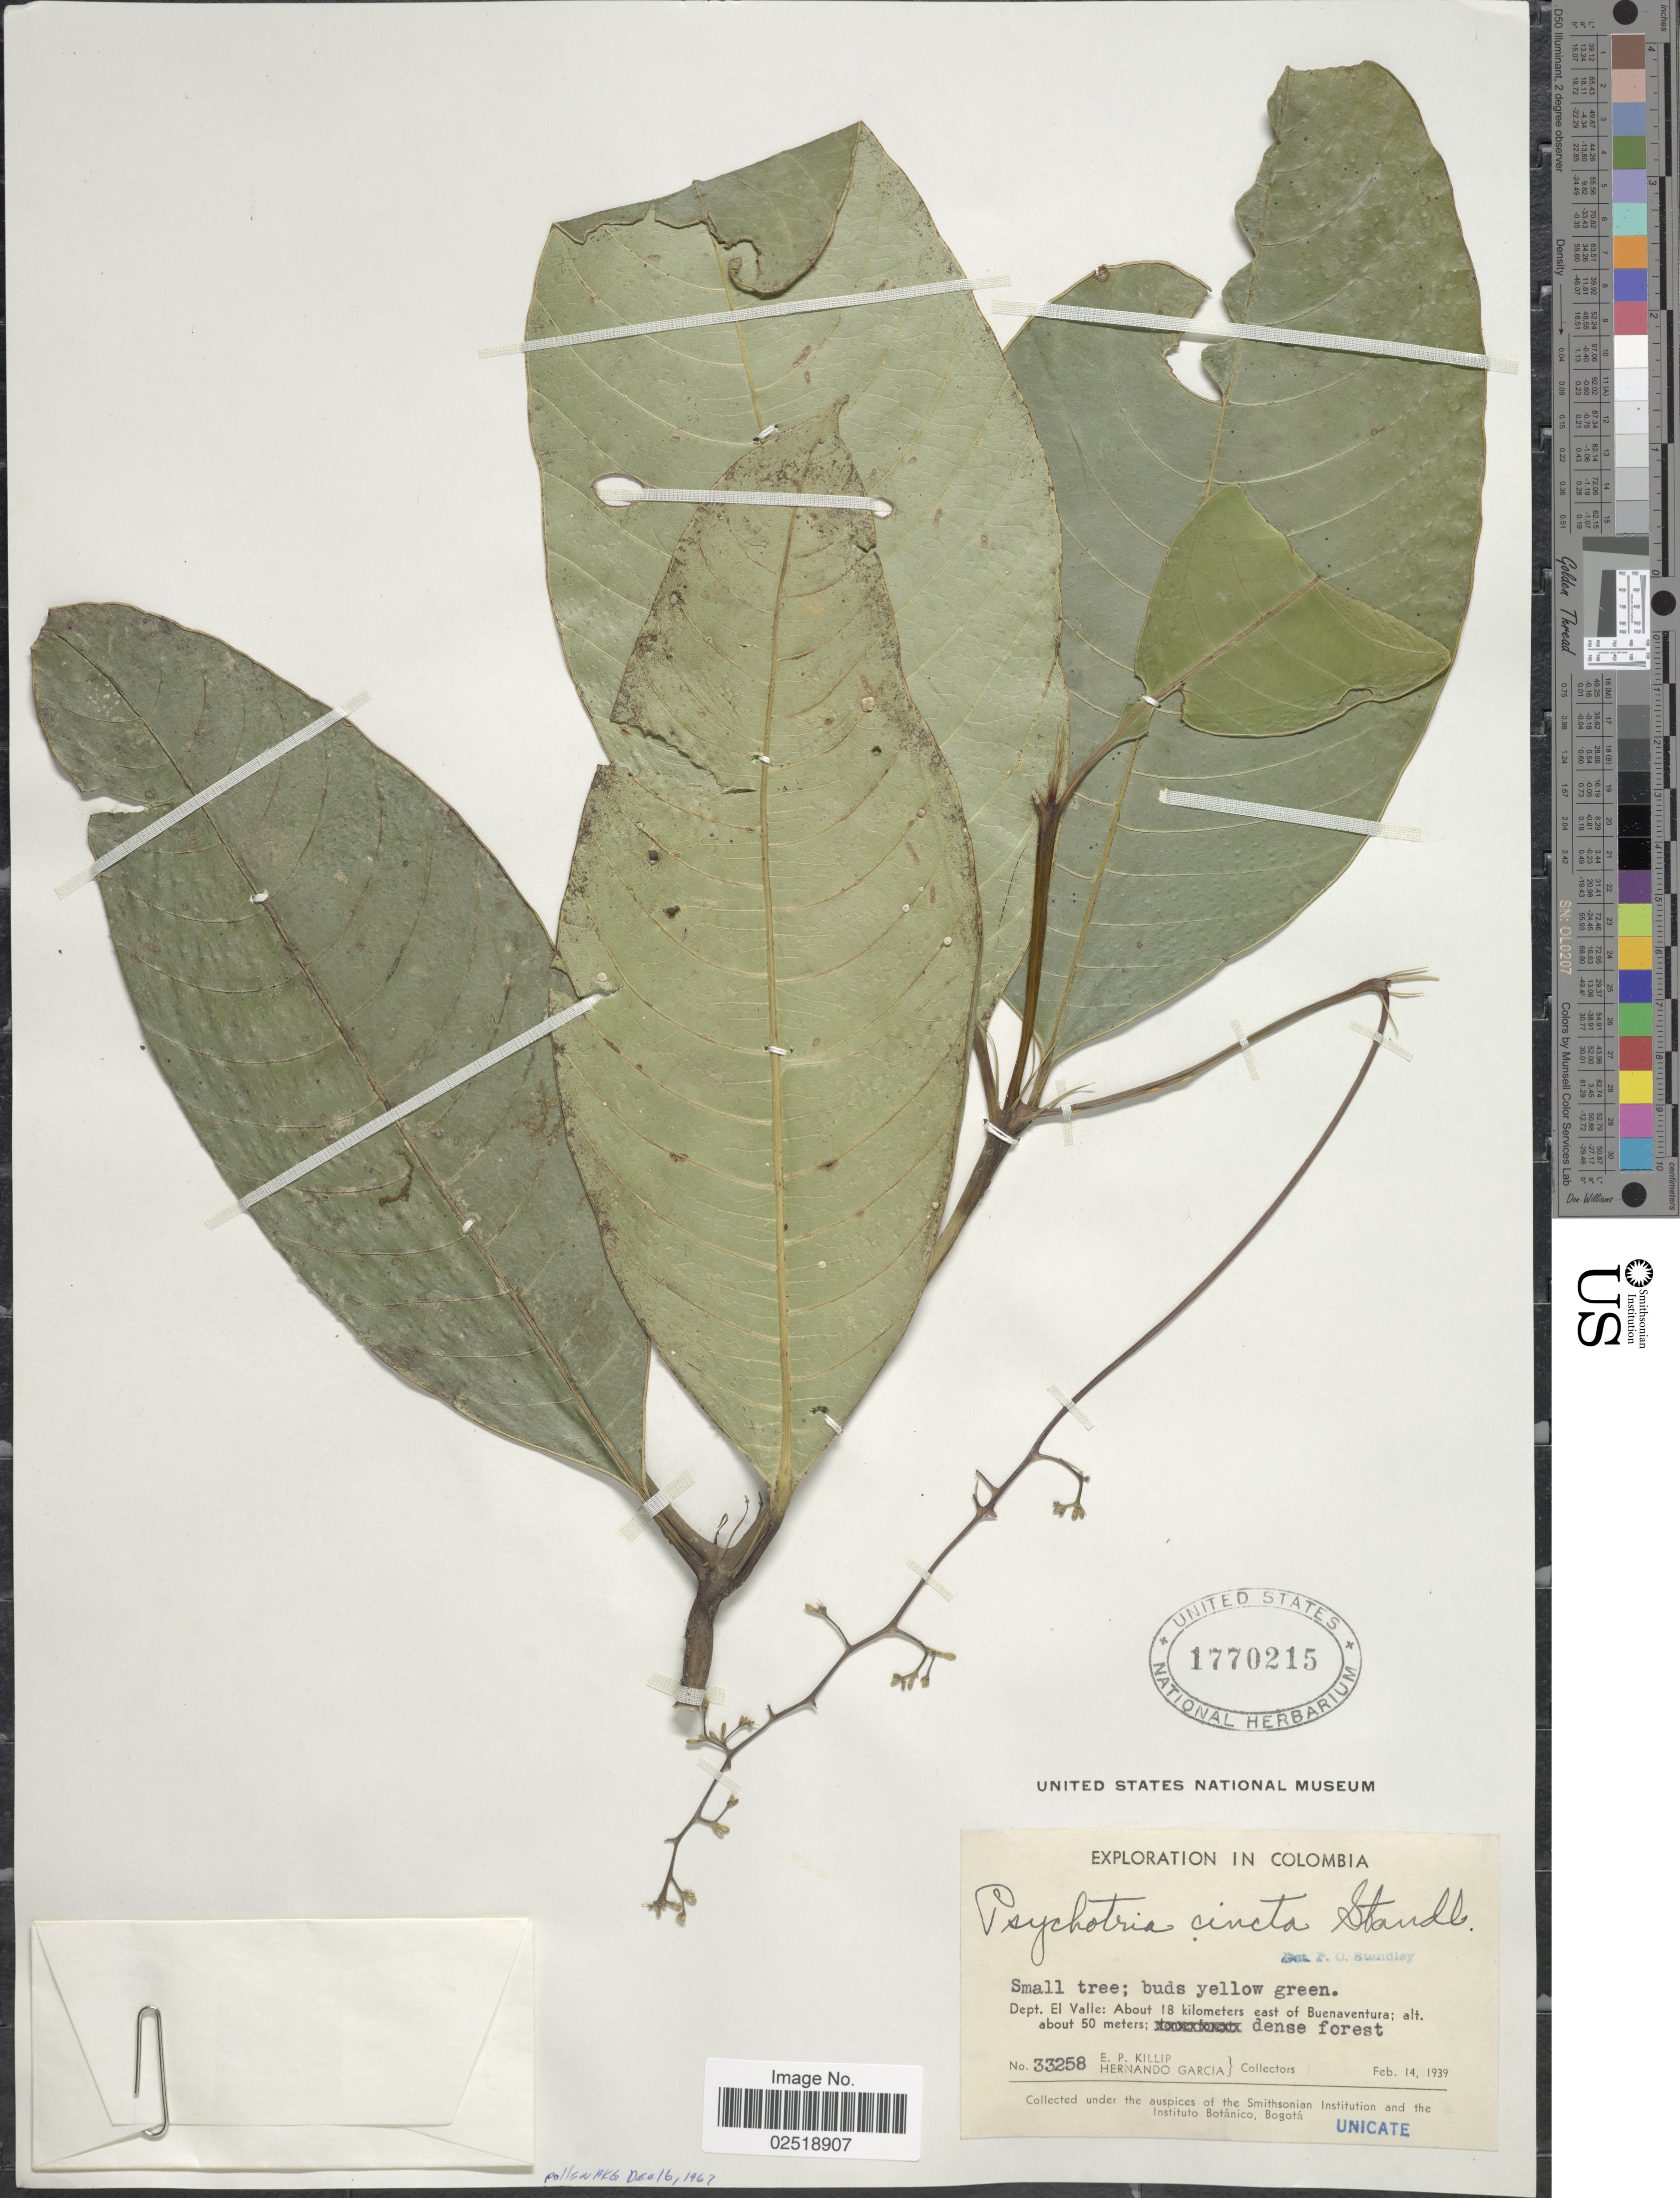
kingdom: Plantae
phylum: Tracheophyta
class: Magnoliopsida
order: Gentianales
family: Rubiaceae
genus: Psychotria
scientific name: Psychotria cincta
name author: Standl.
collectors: E. P. Killip & H. Garcia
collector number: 33258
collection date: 1939-02-14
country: Colombia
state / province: Valle del Cauca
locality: Dept. El Valle: About 18 kilometers east of Buenaventura; dense forest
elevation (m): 50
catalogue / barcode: US 1770215